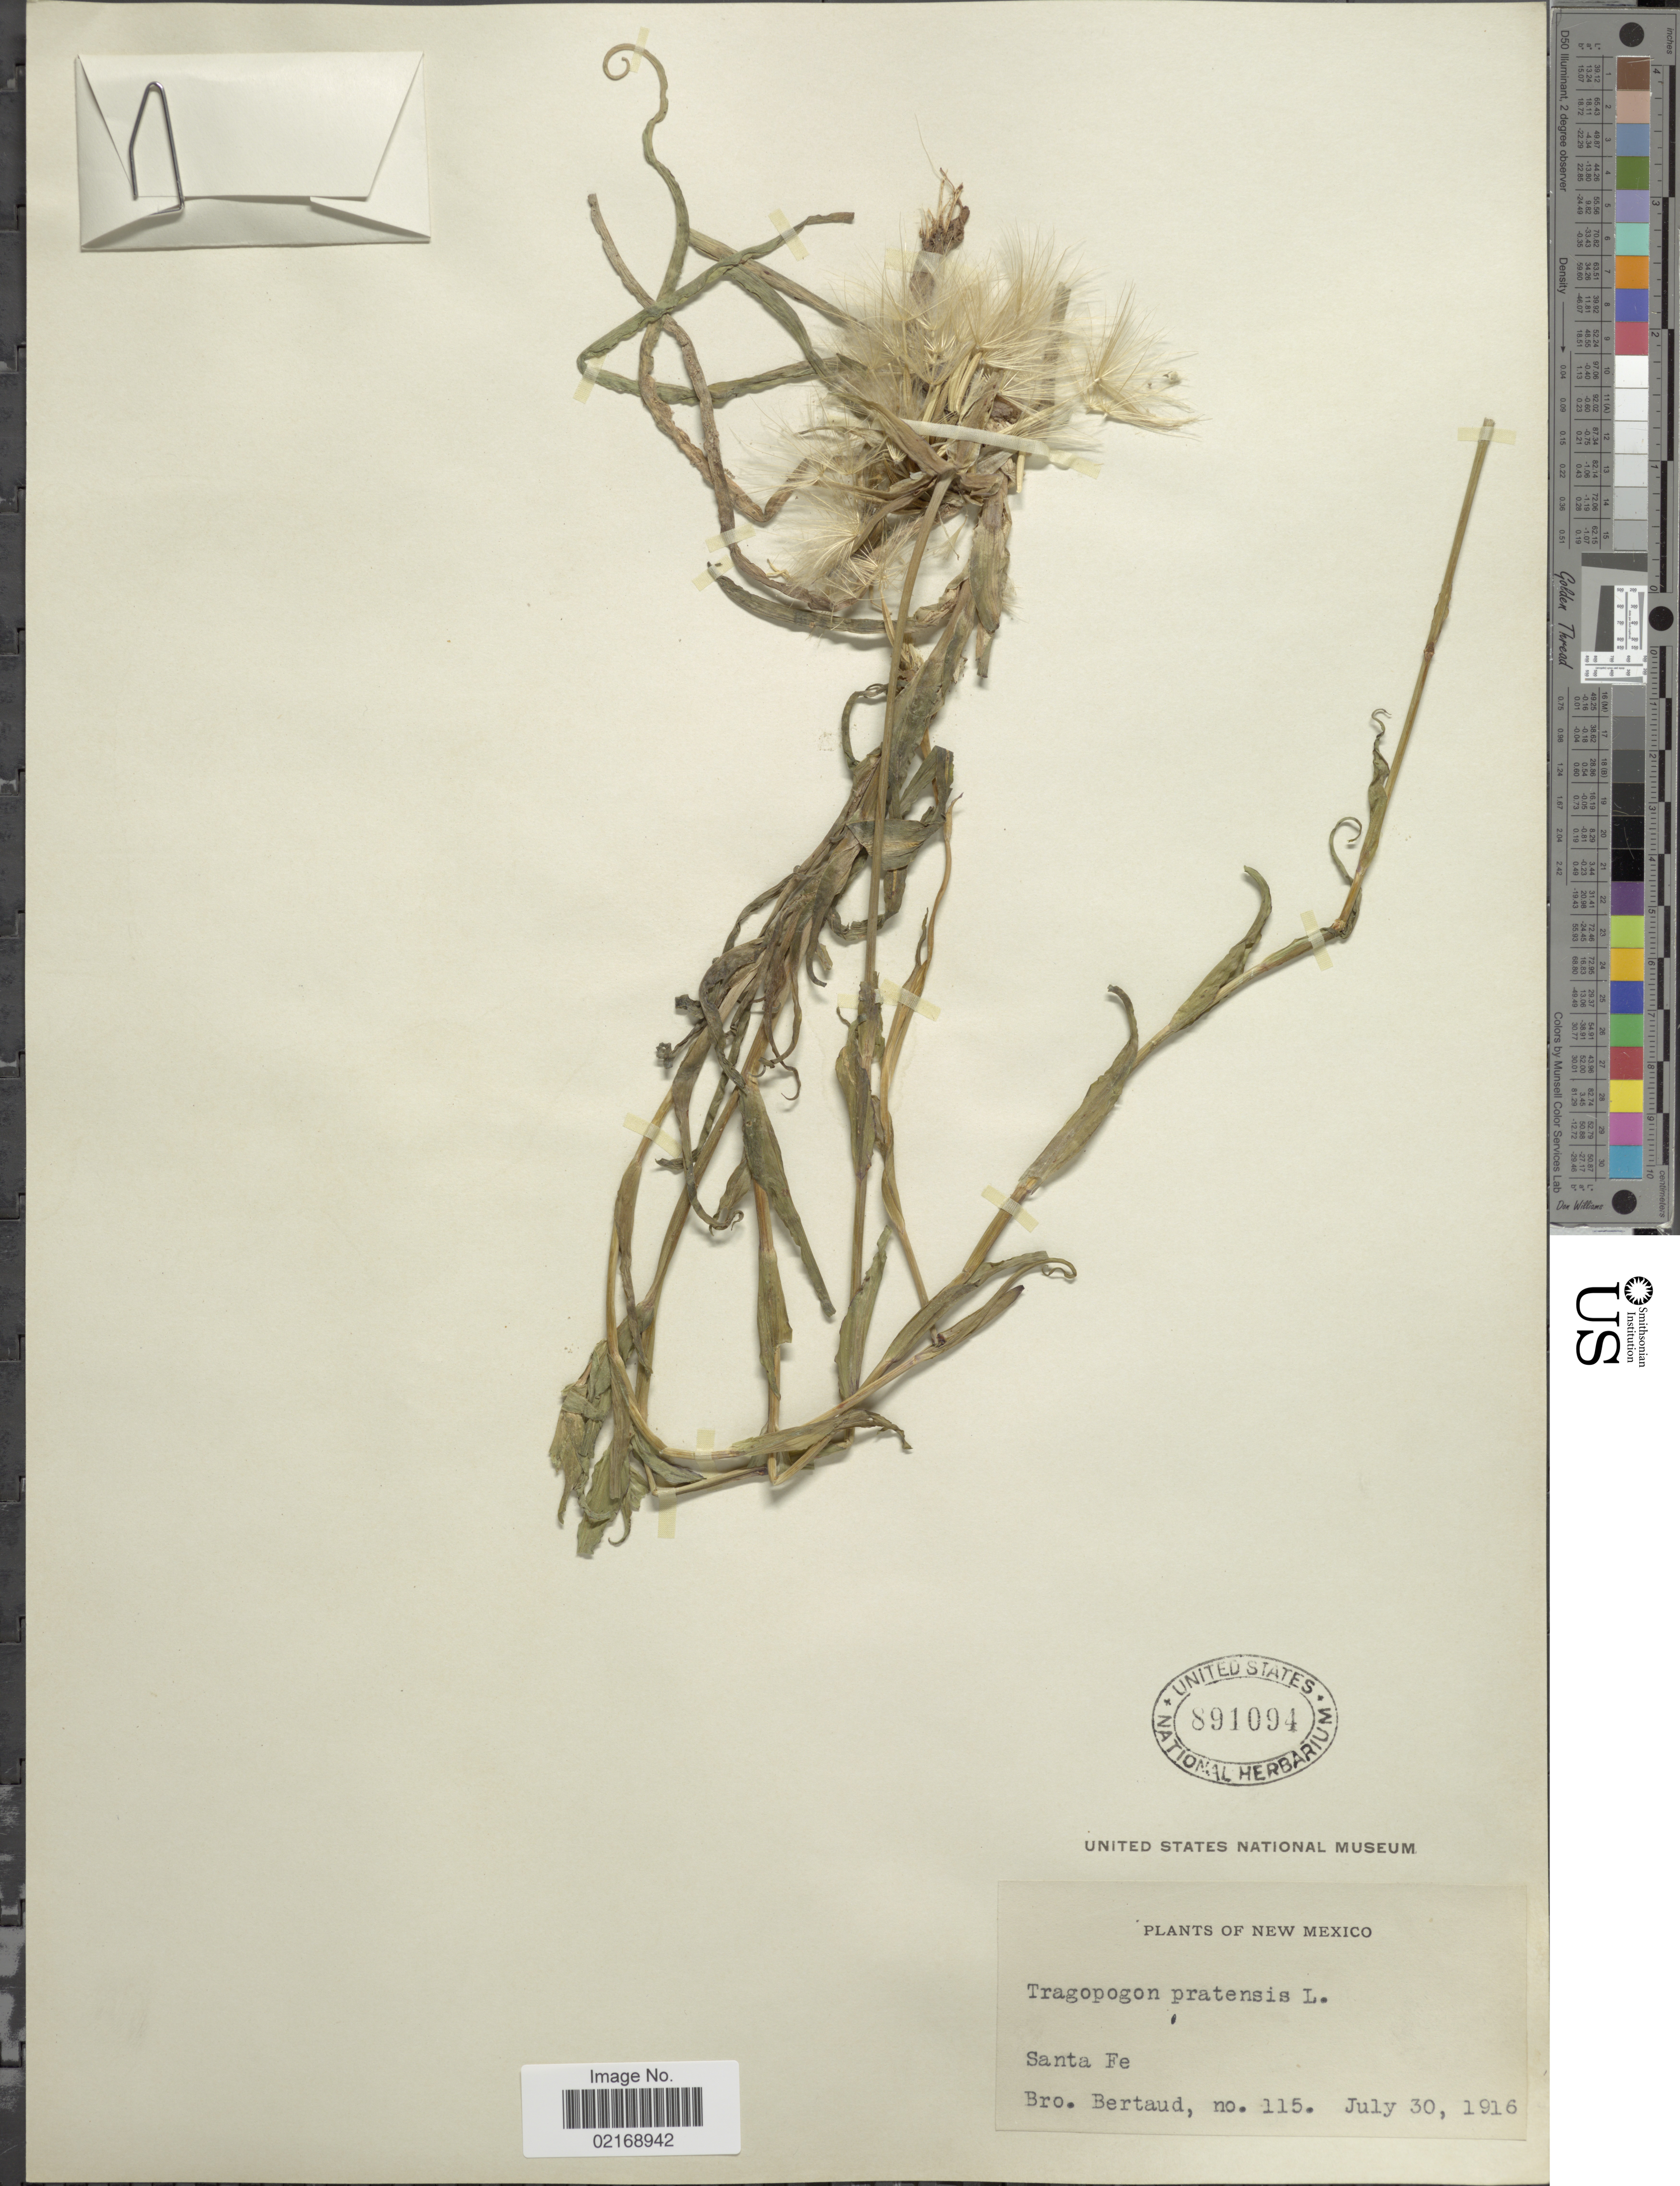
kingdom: Plantae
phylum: Tracheophyta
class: Magnoliopsida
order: Asterales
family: Asteraceae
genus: Tragopogon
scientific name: Tragopogon pratensis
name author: L.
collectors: Bro. Bertaud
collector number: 115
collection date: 1916-07-30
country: United States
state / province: New Mexico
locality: Santa Fe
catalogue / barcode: US 891094